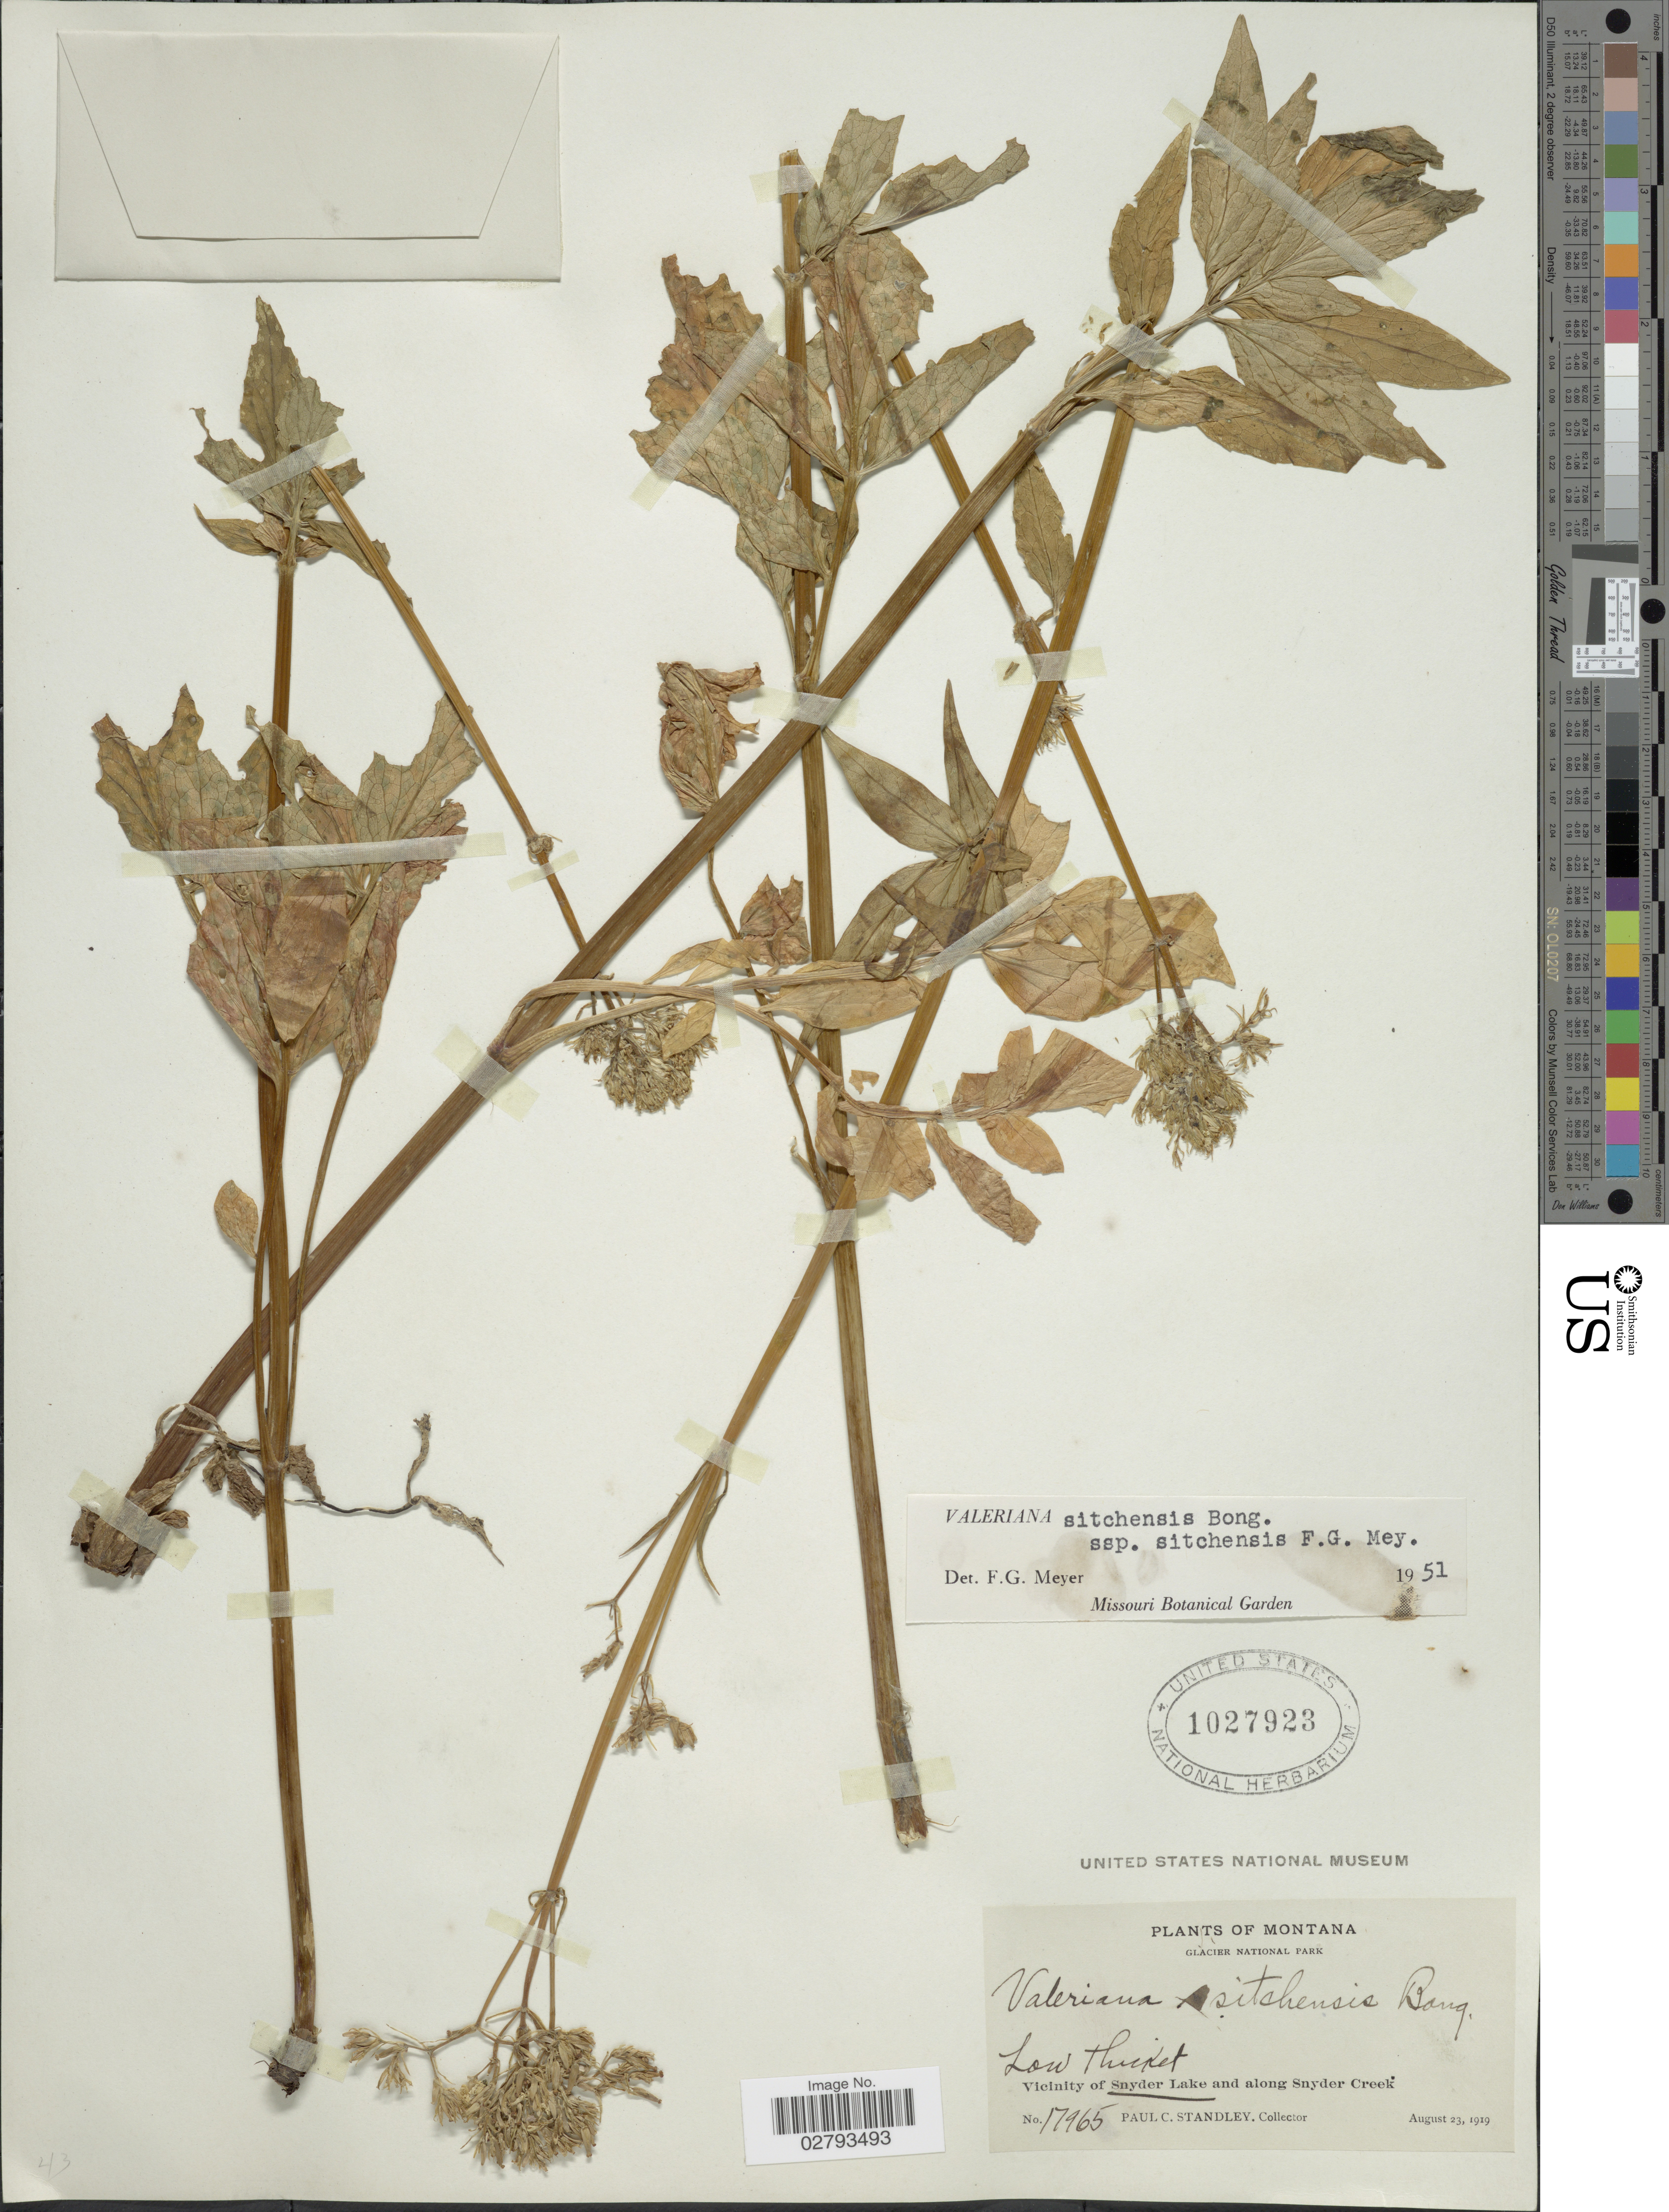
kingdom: Plantae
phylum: Tracheophyta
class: Magnoliopsida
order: Dipsacales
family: Caprifoliaceae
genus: Valeriana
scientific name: Valeriana sitchensis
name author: Bong.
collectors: P. C. Standley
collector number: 17965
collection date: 1919-08-23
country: United States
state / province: Montana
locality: Glacier National Park. Vicinity of Snyder Lake and along Snyder Creek.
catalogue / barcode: US 1027923